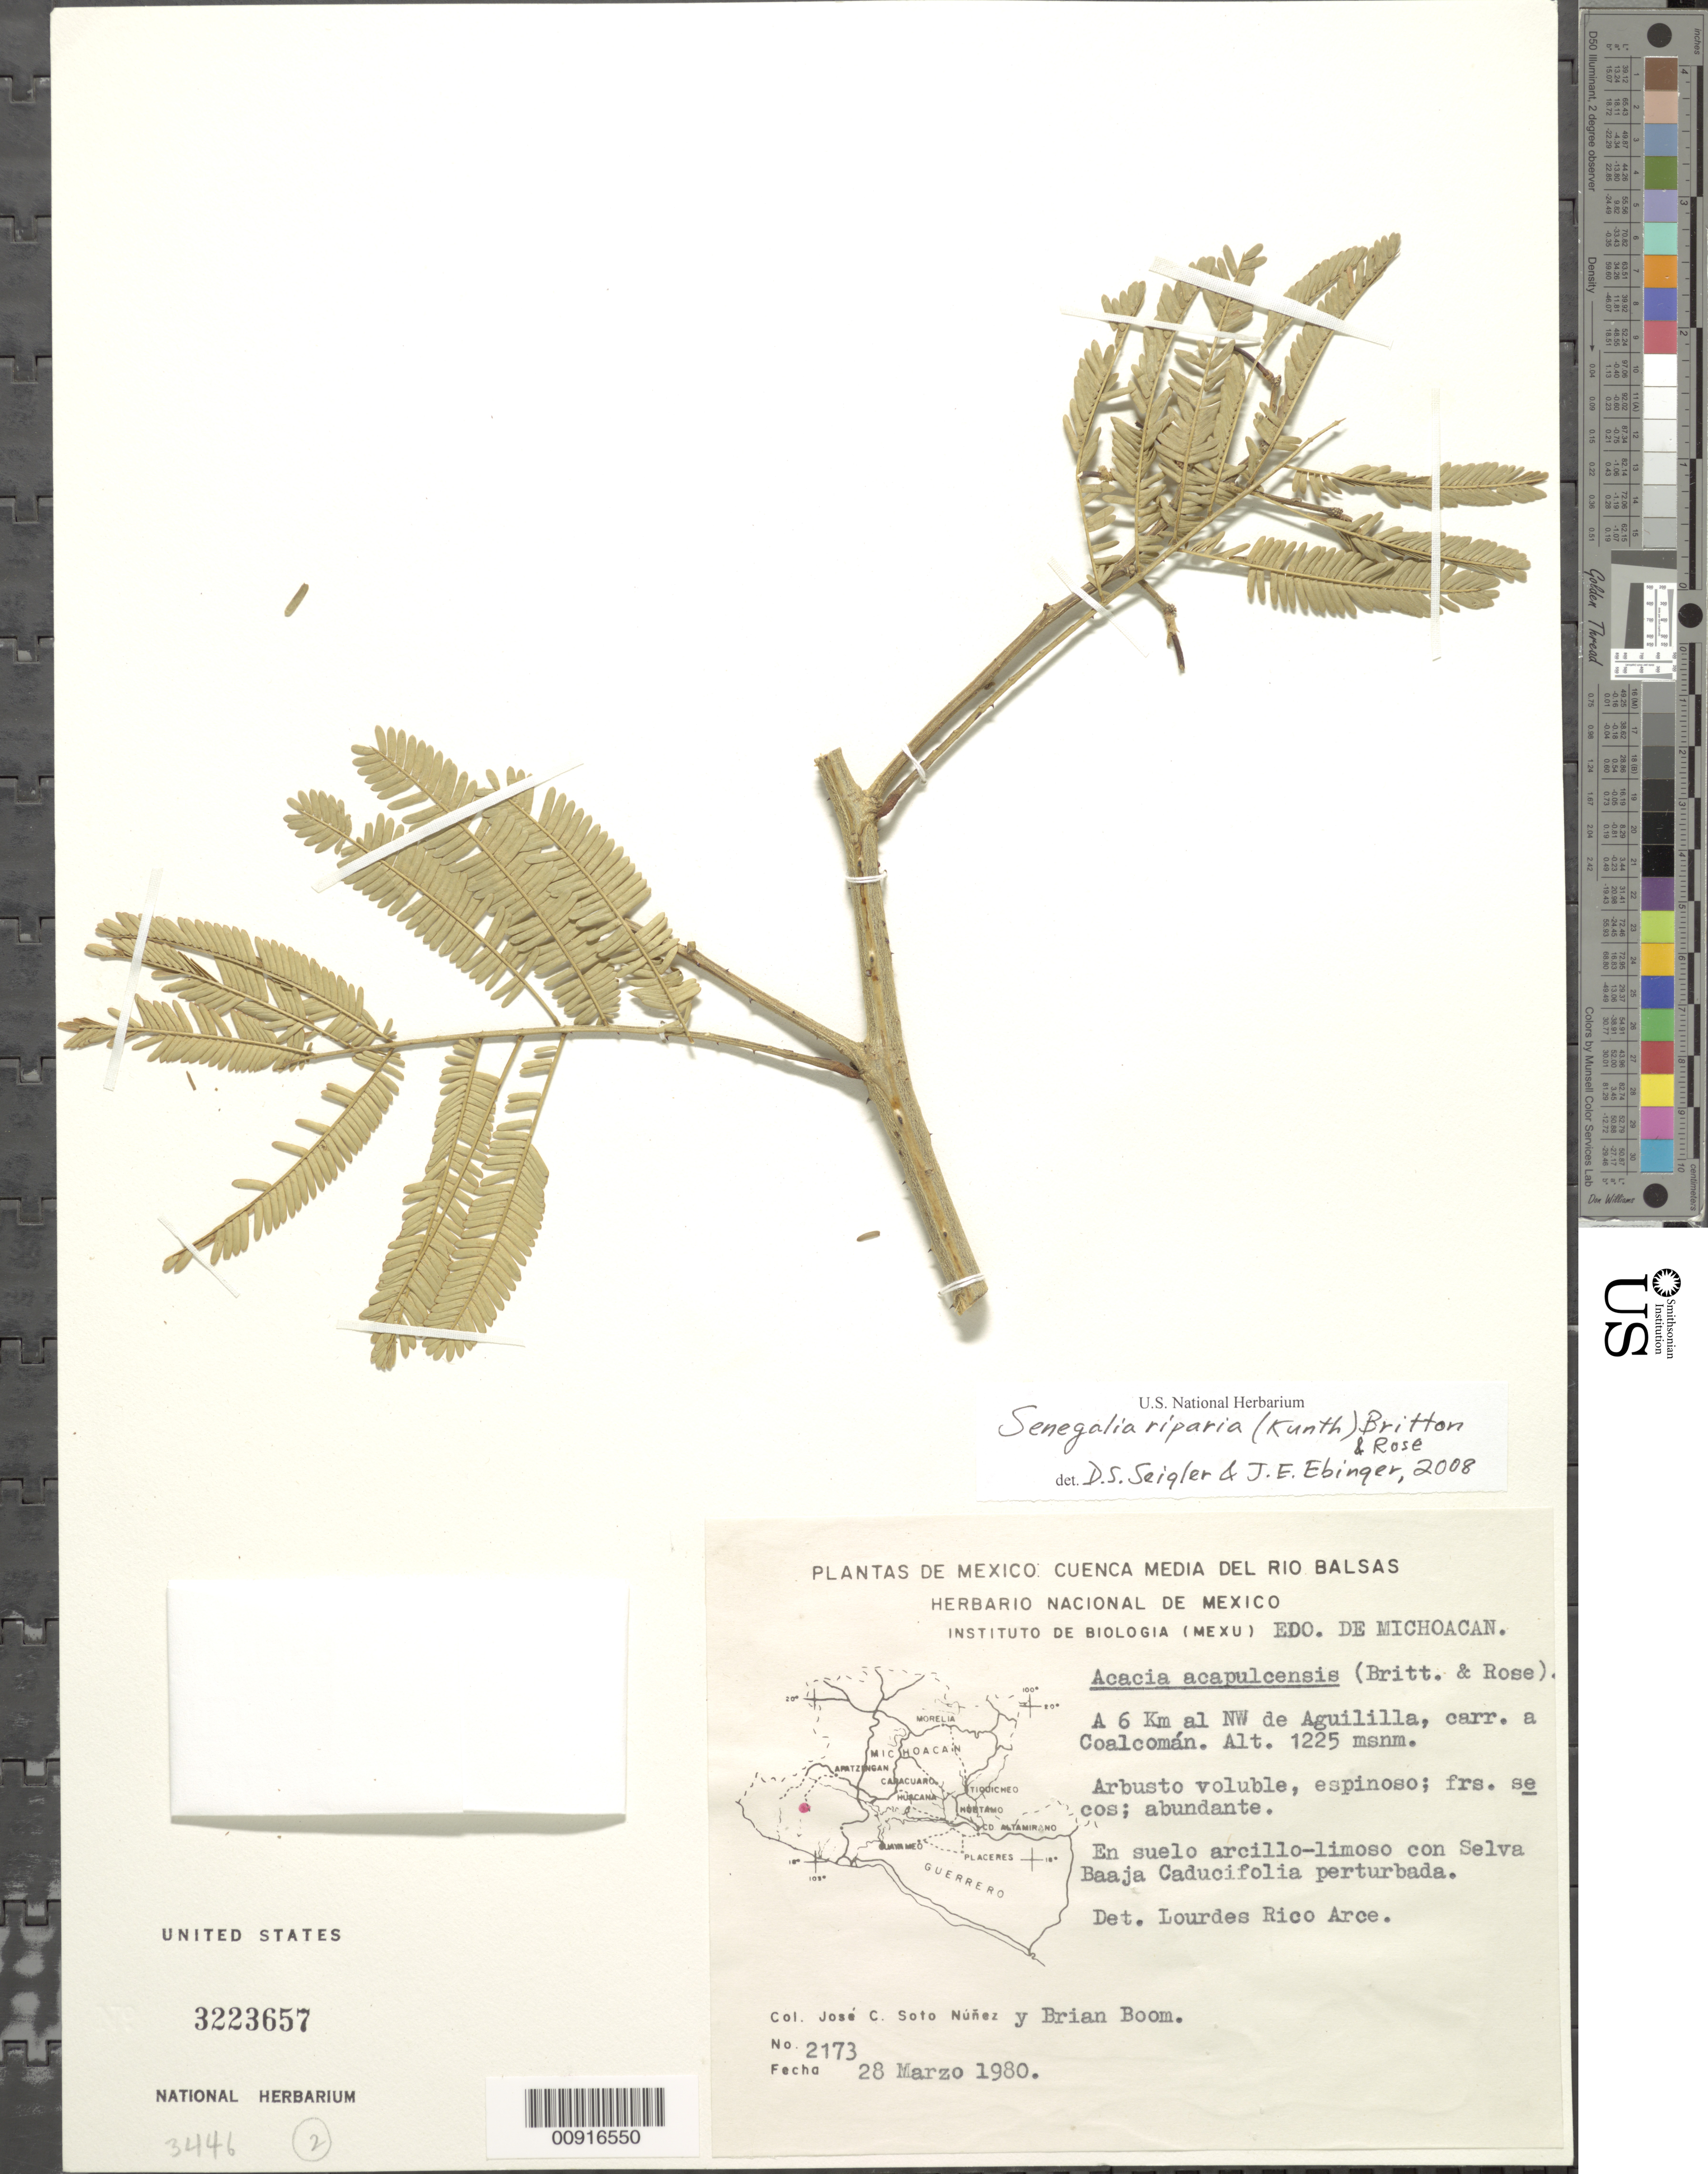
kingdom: Plantae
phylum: Tracheophyta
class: Magnoliopsida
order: Fabales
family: Fabaceae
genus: Senegalia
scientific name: Senegalia riparia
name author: (Kunth) Britton & Rose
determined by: Seigler, David S.; Ebinger, J. E.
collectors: J. C. Soto Núñez & B. M. Boom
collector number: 2173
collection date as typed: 28 Mar 1980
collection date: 1980-03-28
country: Mexico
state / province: Michoacán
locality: A 6 km. al NW de Aguililla, carretera a Coalcomán.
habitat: En suelo arcillo-limoso con Selva Baja Caducifolia perturbada.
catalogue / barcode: US 3223657